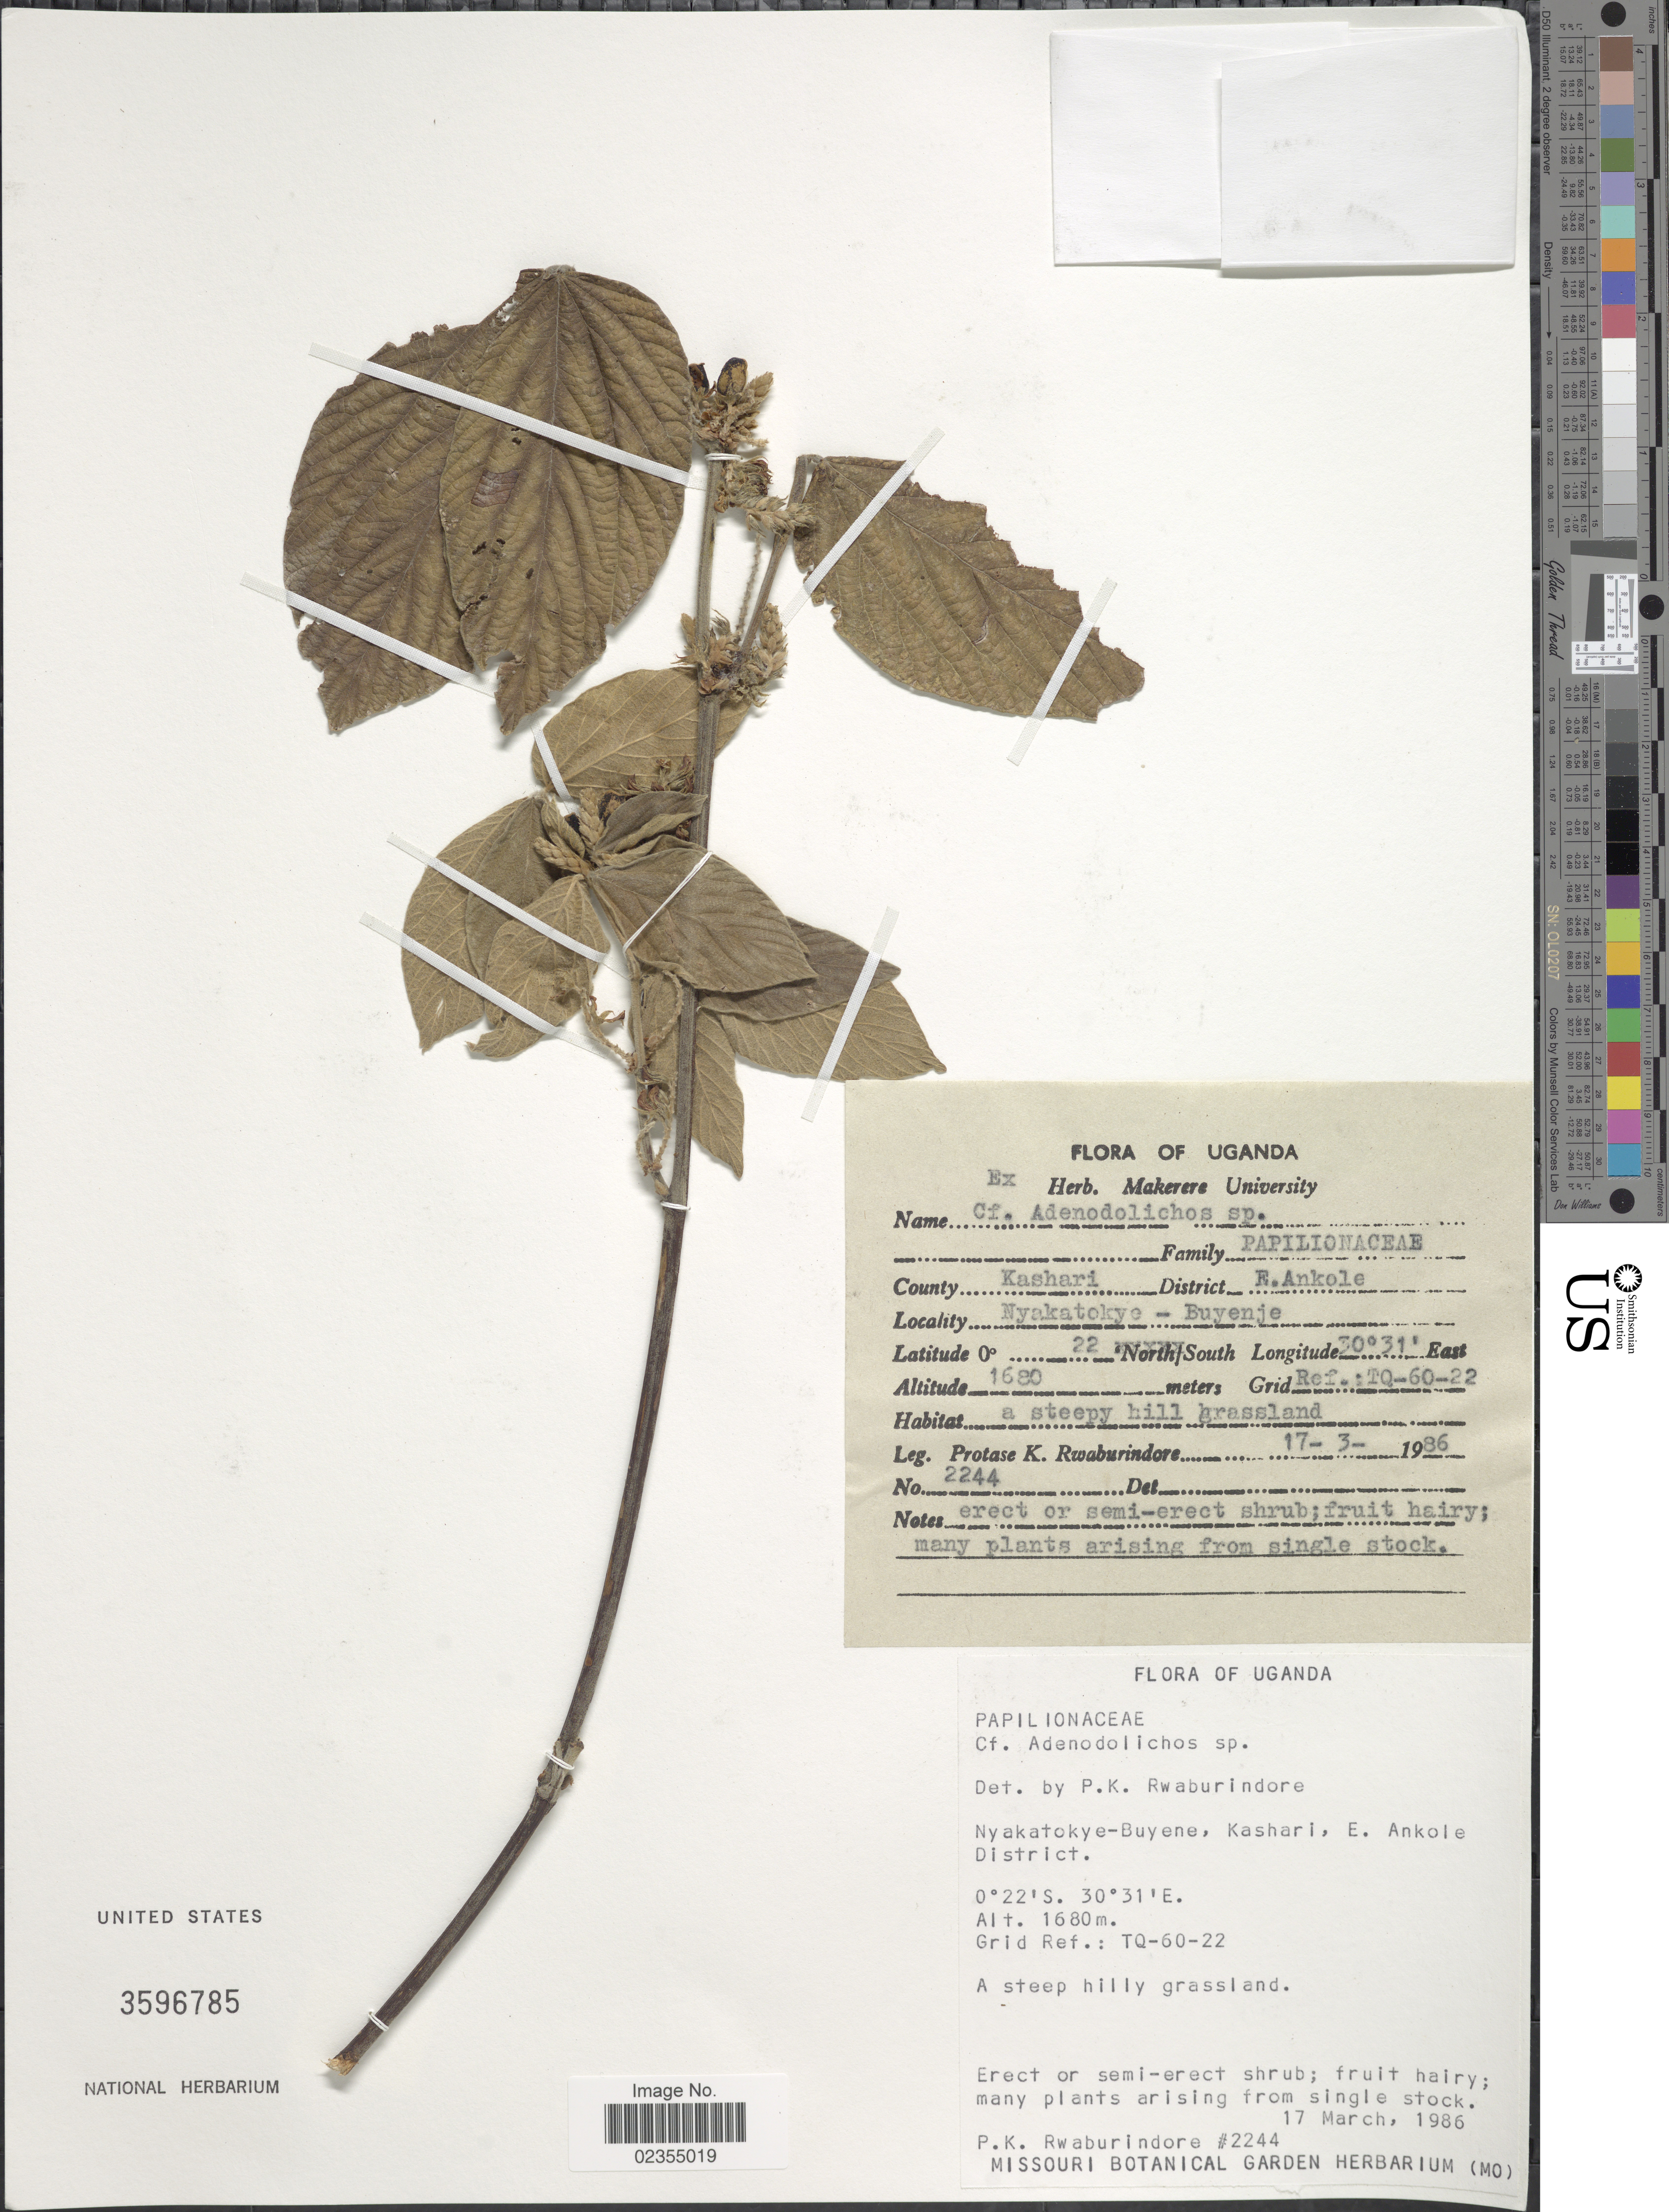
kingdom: Plantae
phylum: Tracheophyta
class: Magnoliopsida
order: Fabales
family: Fabaceae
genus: Adenodolichos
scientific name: Adenodolichos sp.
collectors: P. Rwaburindore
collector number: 2244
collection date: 1986-03-17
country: Uganda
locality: Nyakatokye-Buyene, Kashari, E. Ankole District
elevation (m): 1680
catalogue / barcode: US 3596785